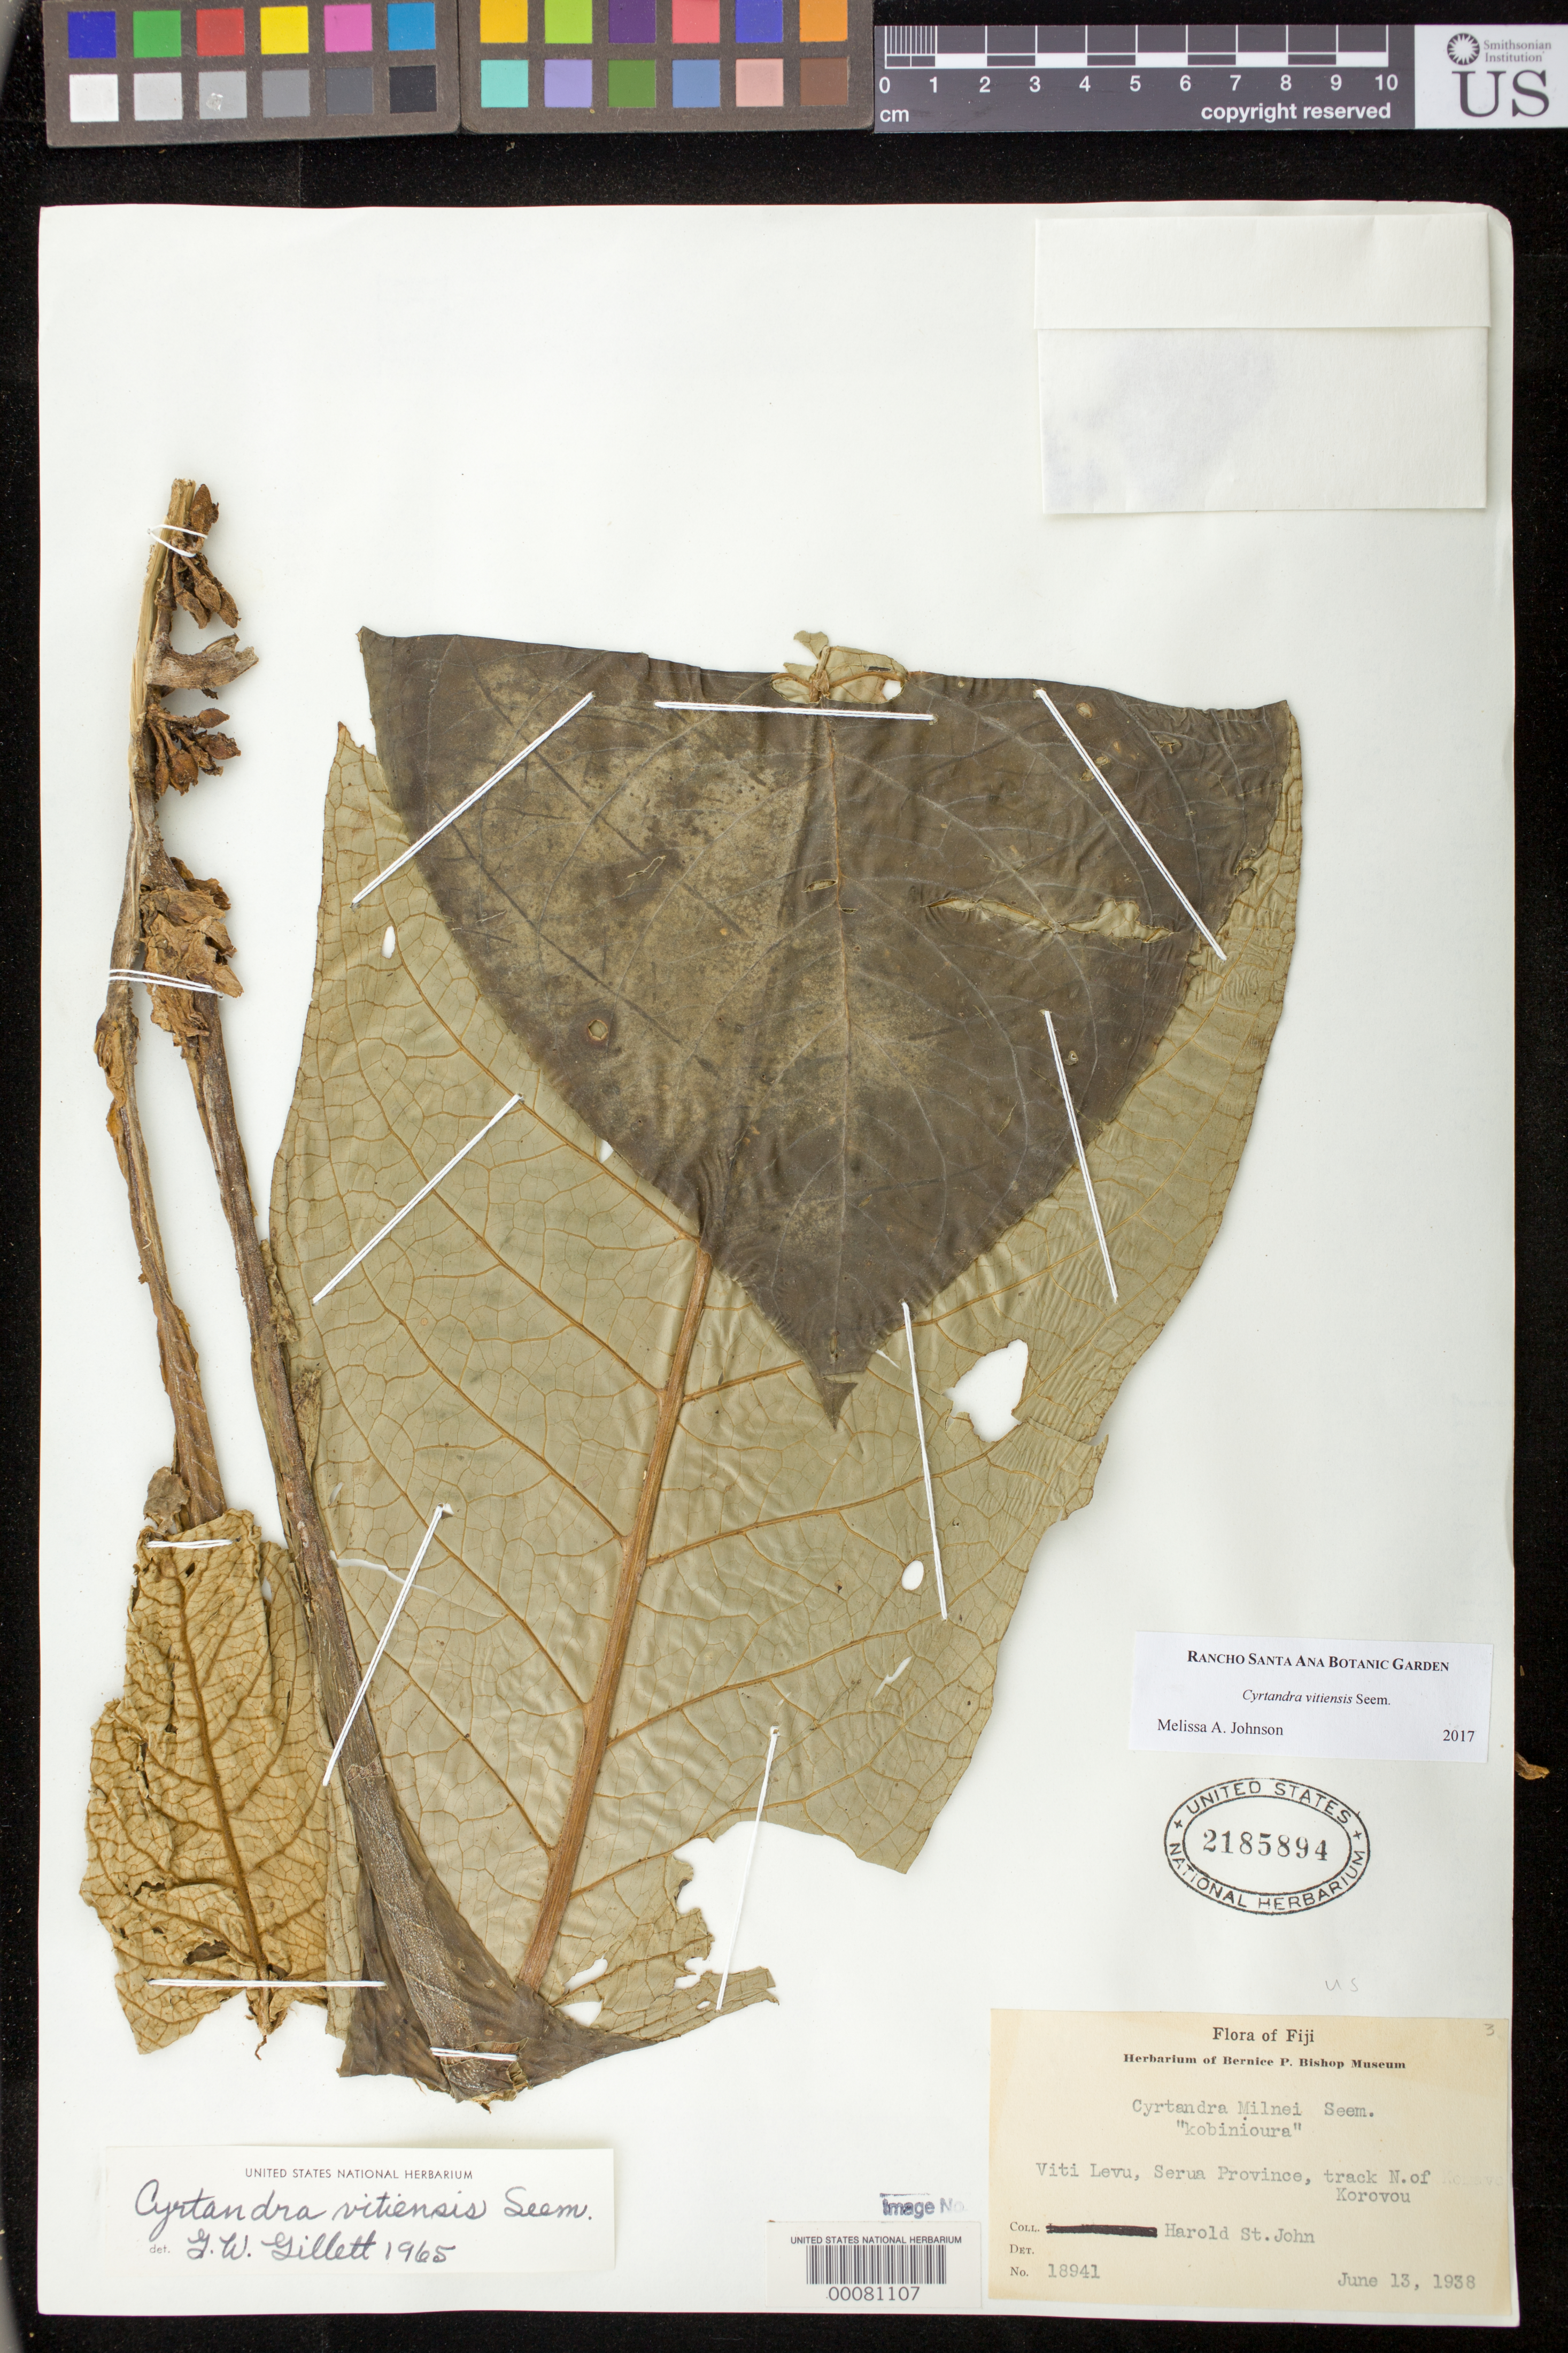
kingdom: Plantae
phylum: Tracheophyta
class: Magnoliopsida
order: Lamiales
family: Gesneriaceae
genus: Cyrtandra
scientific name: Cyrtandra vitiensis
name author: Seem.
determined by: Johnson, Melissa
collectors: H. St. John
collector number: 18941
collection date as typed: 13 Jun 1938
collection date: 1938-06-13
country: Fiji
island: Viti Levu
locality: Serua prov, track n of korovou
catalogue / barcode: US 2185894